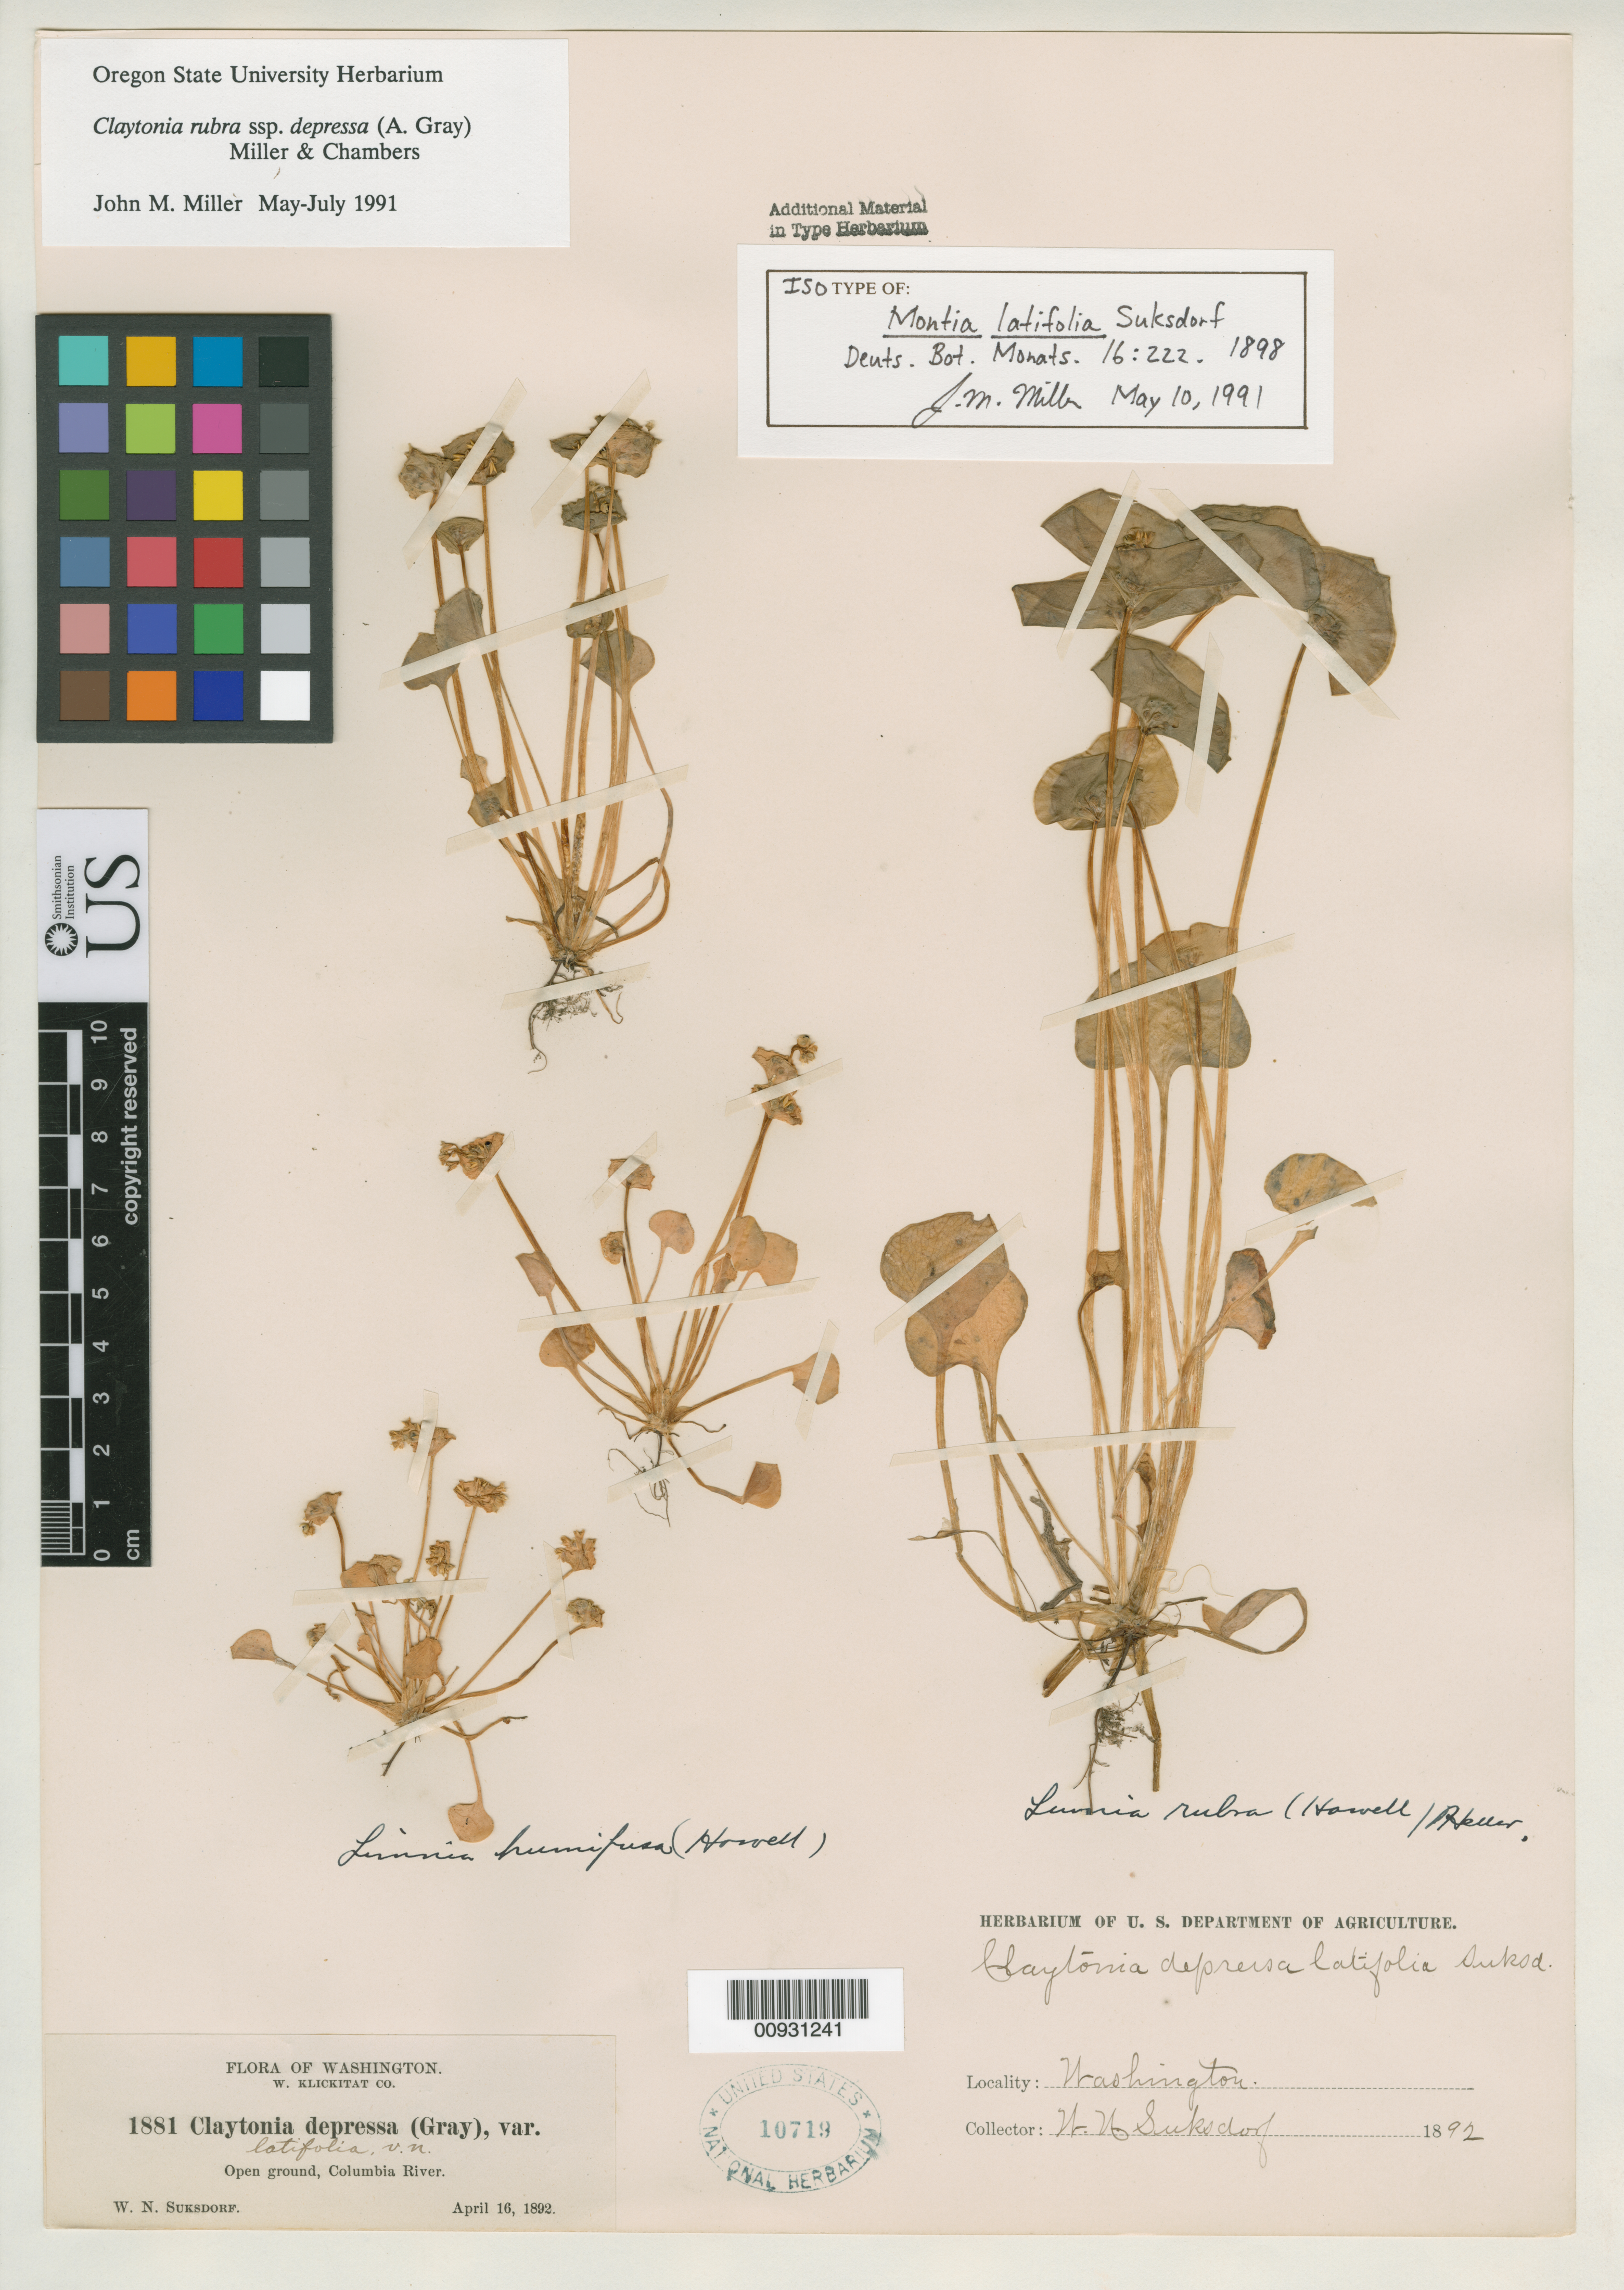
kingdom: Plantae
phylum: Tracheophyta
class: Magnoliopsida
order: Caryophyllales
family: Montiaceae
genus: Montia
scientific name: Montia latifolia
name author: Suksd.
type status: Isotype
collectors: W. N. Suksdorf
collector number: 1881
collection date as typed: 16 Apr 1892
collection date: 1892-04-16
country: United States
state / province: Washington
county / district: Klickitat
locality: Open ground, Columbia River.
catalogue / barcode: US 10719